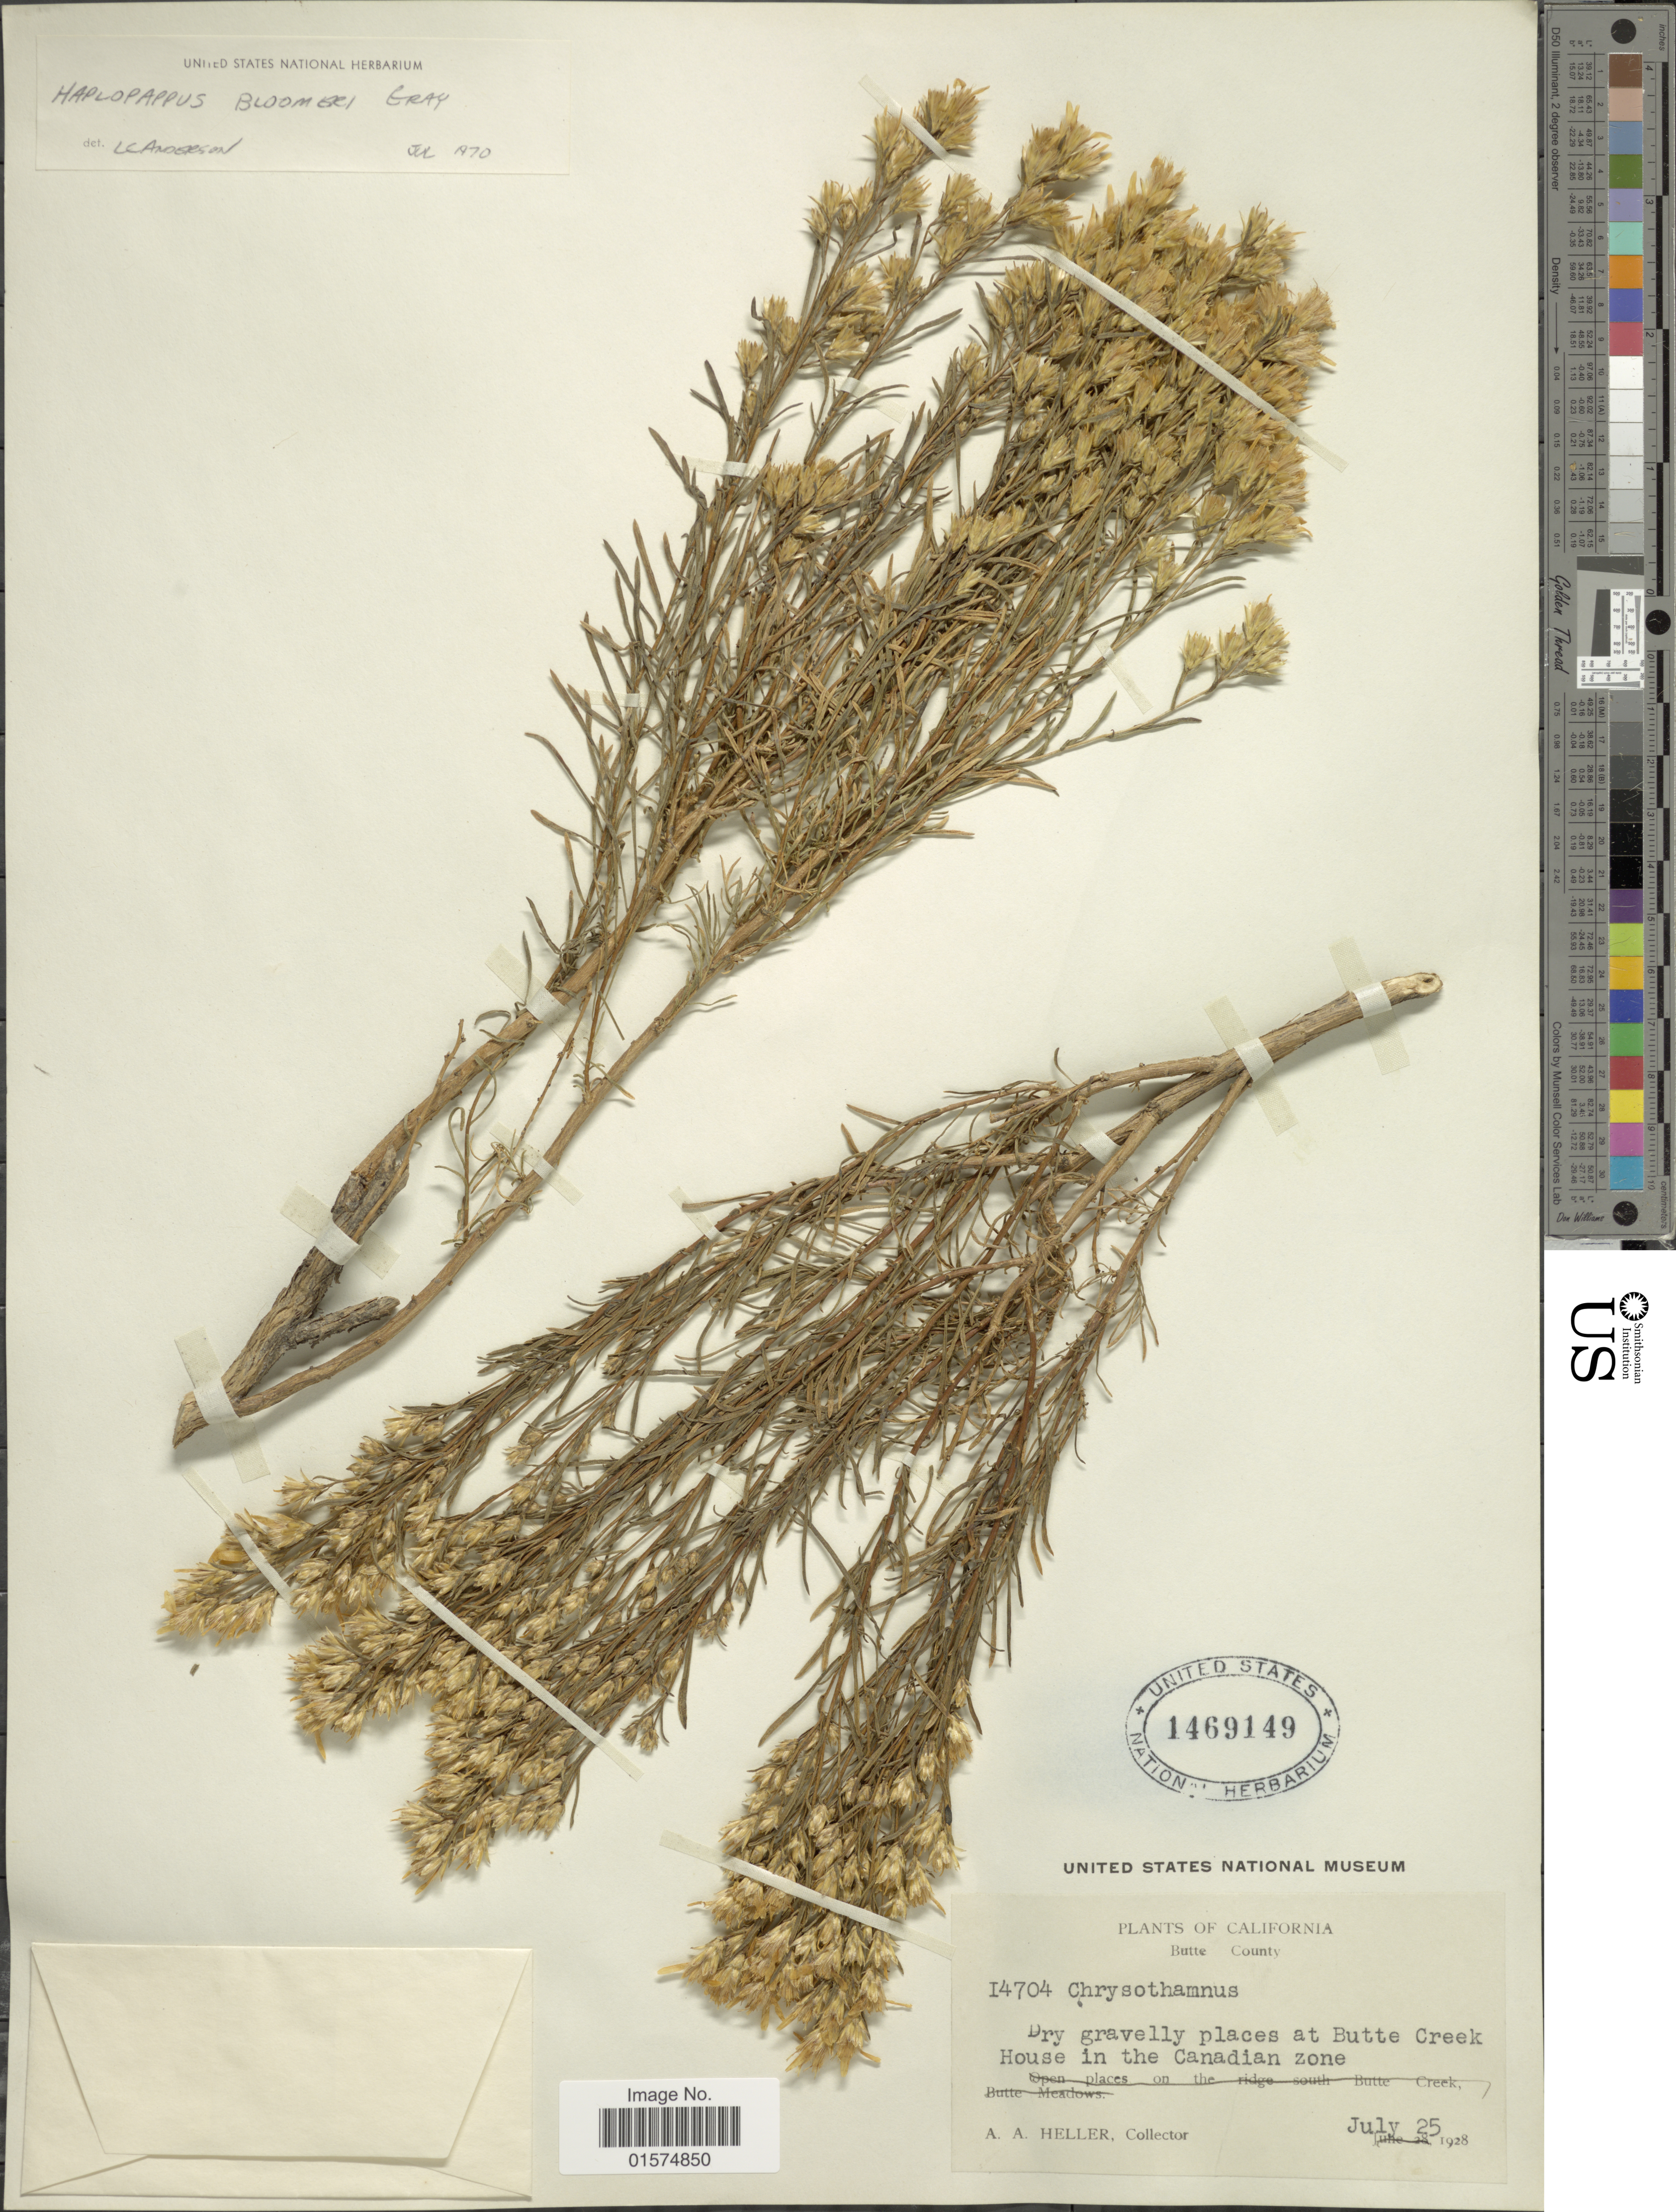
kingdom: Plantae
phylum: Tracheophyta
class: Magnoliopsida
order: Asterales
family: Asteraceae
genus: Ericameria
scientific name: Ericameria bloomeri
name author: (A. Gray) J.F. Macbr.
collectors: A. A. Heller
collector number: I4704*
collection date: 1928-07-25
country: United States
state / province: California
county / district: Butte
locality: Butte County. Butte Creek House in the Canadian zone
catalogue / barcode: US 1469149